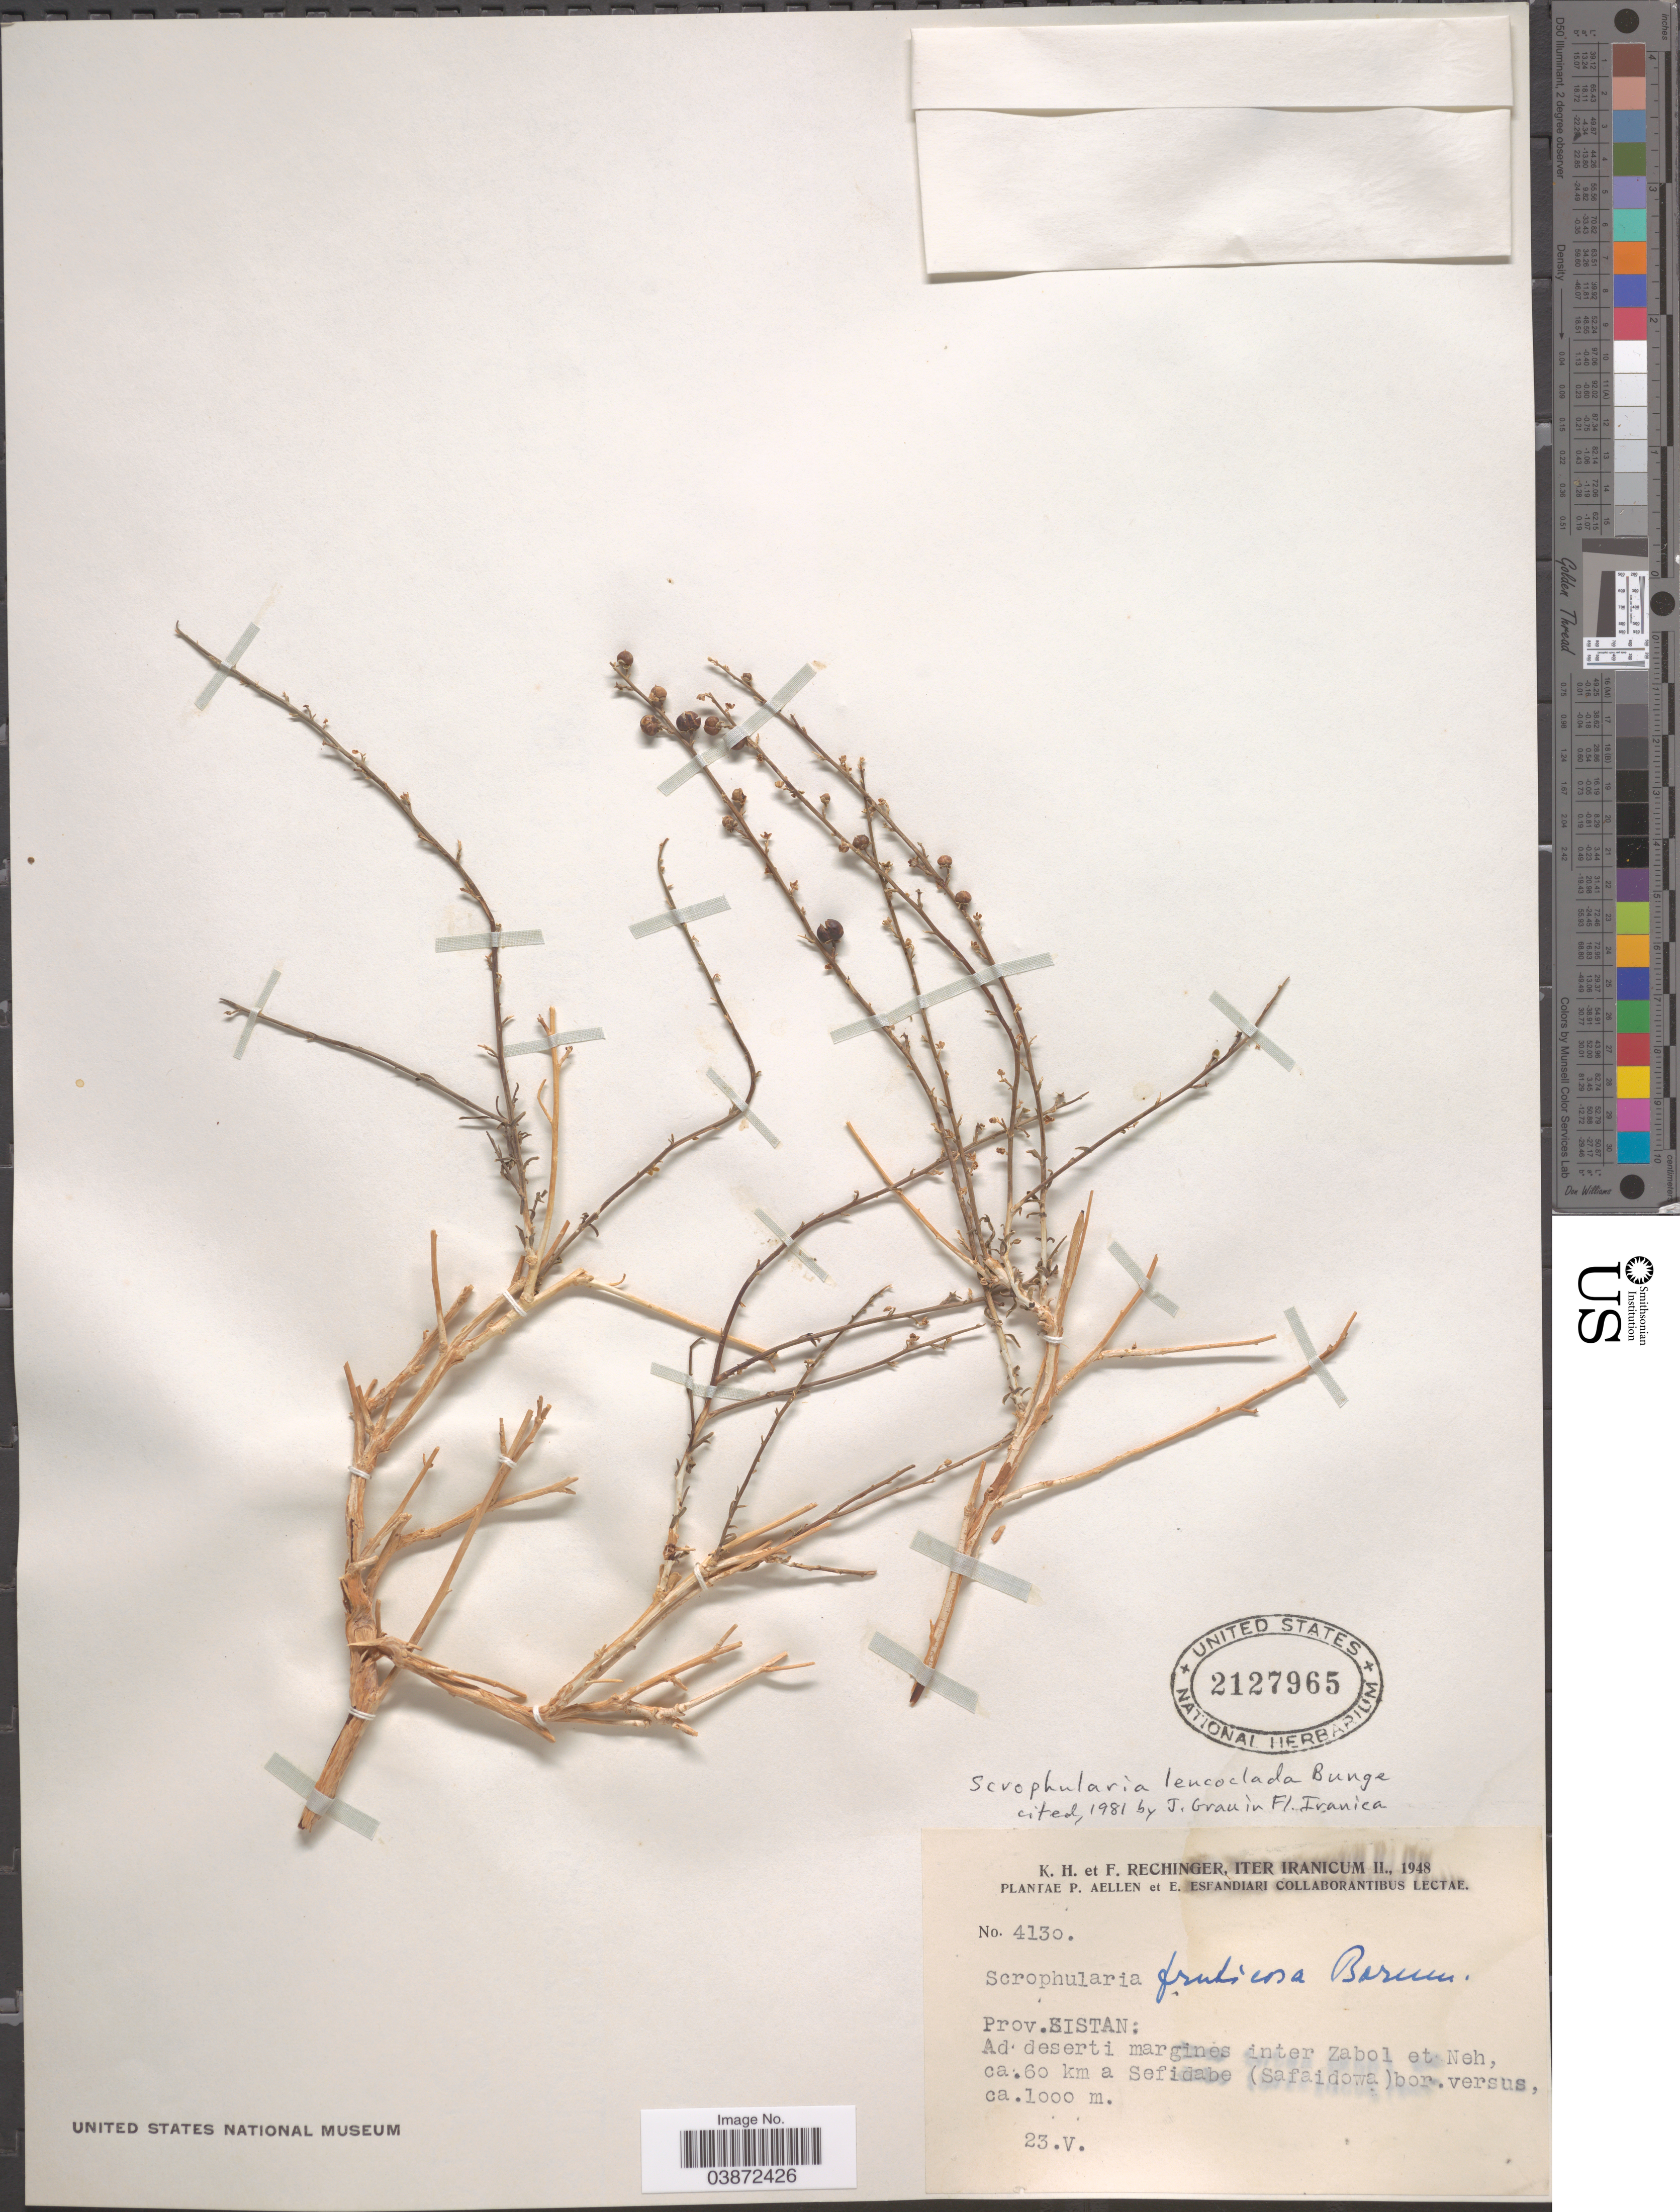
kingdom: Plantae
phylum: Tracheophyta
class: Magnoliopsida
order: Lamiales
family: Scrophulariaceae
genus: Scrophularia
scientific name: Scrophularia leucoclada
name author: Bunge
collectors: K. H. Rechinger & F. Rechinger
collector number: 4130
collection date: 1948-05-23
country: Iran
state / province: Sistan and Baluchistan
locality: Prov. Sistan: Ad deserti margines inter Zabol et Neh, ca. 60 km a Sefidabe (Safaidowa) bor. versus.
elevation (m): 1000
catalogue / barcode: US 2127965